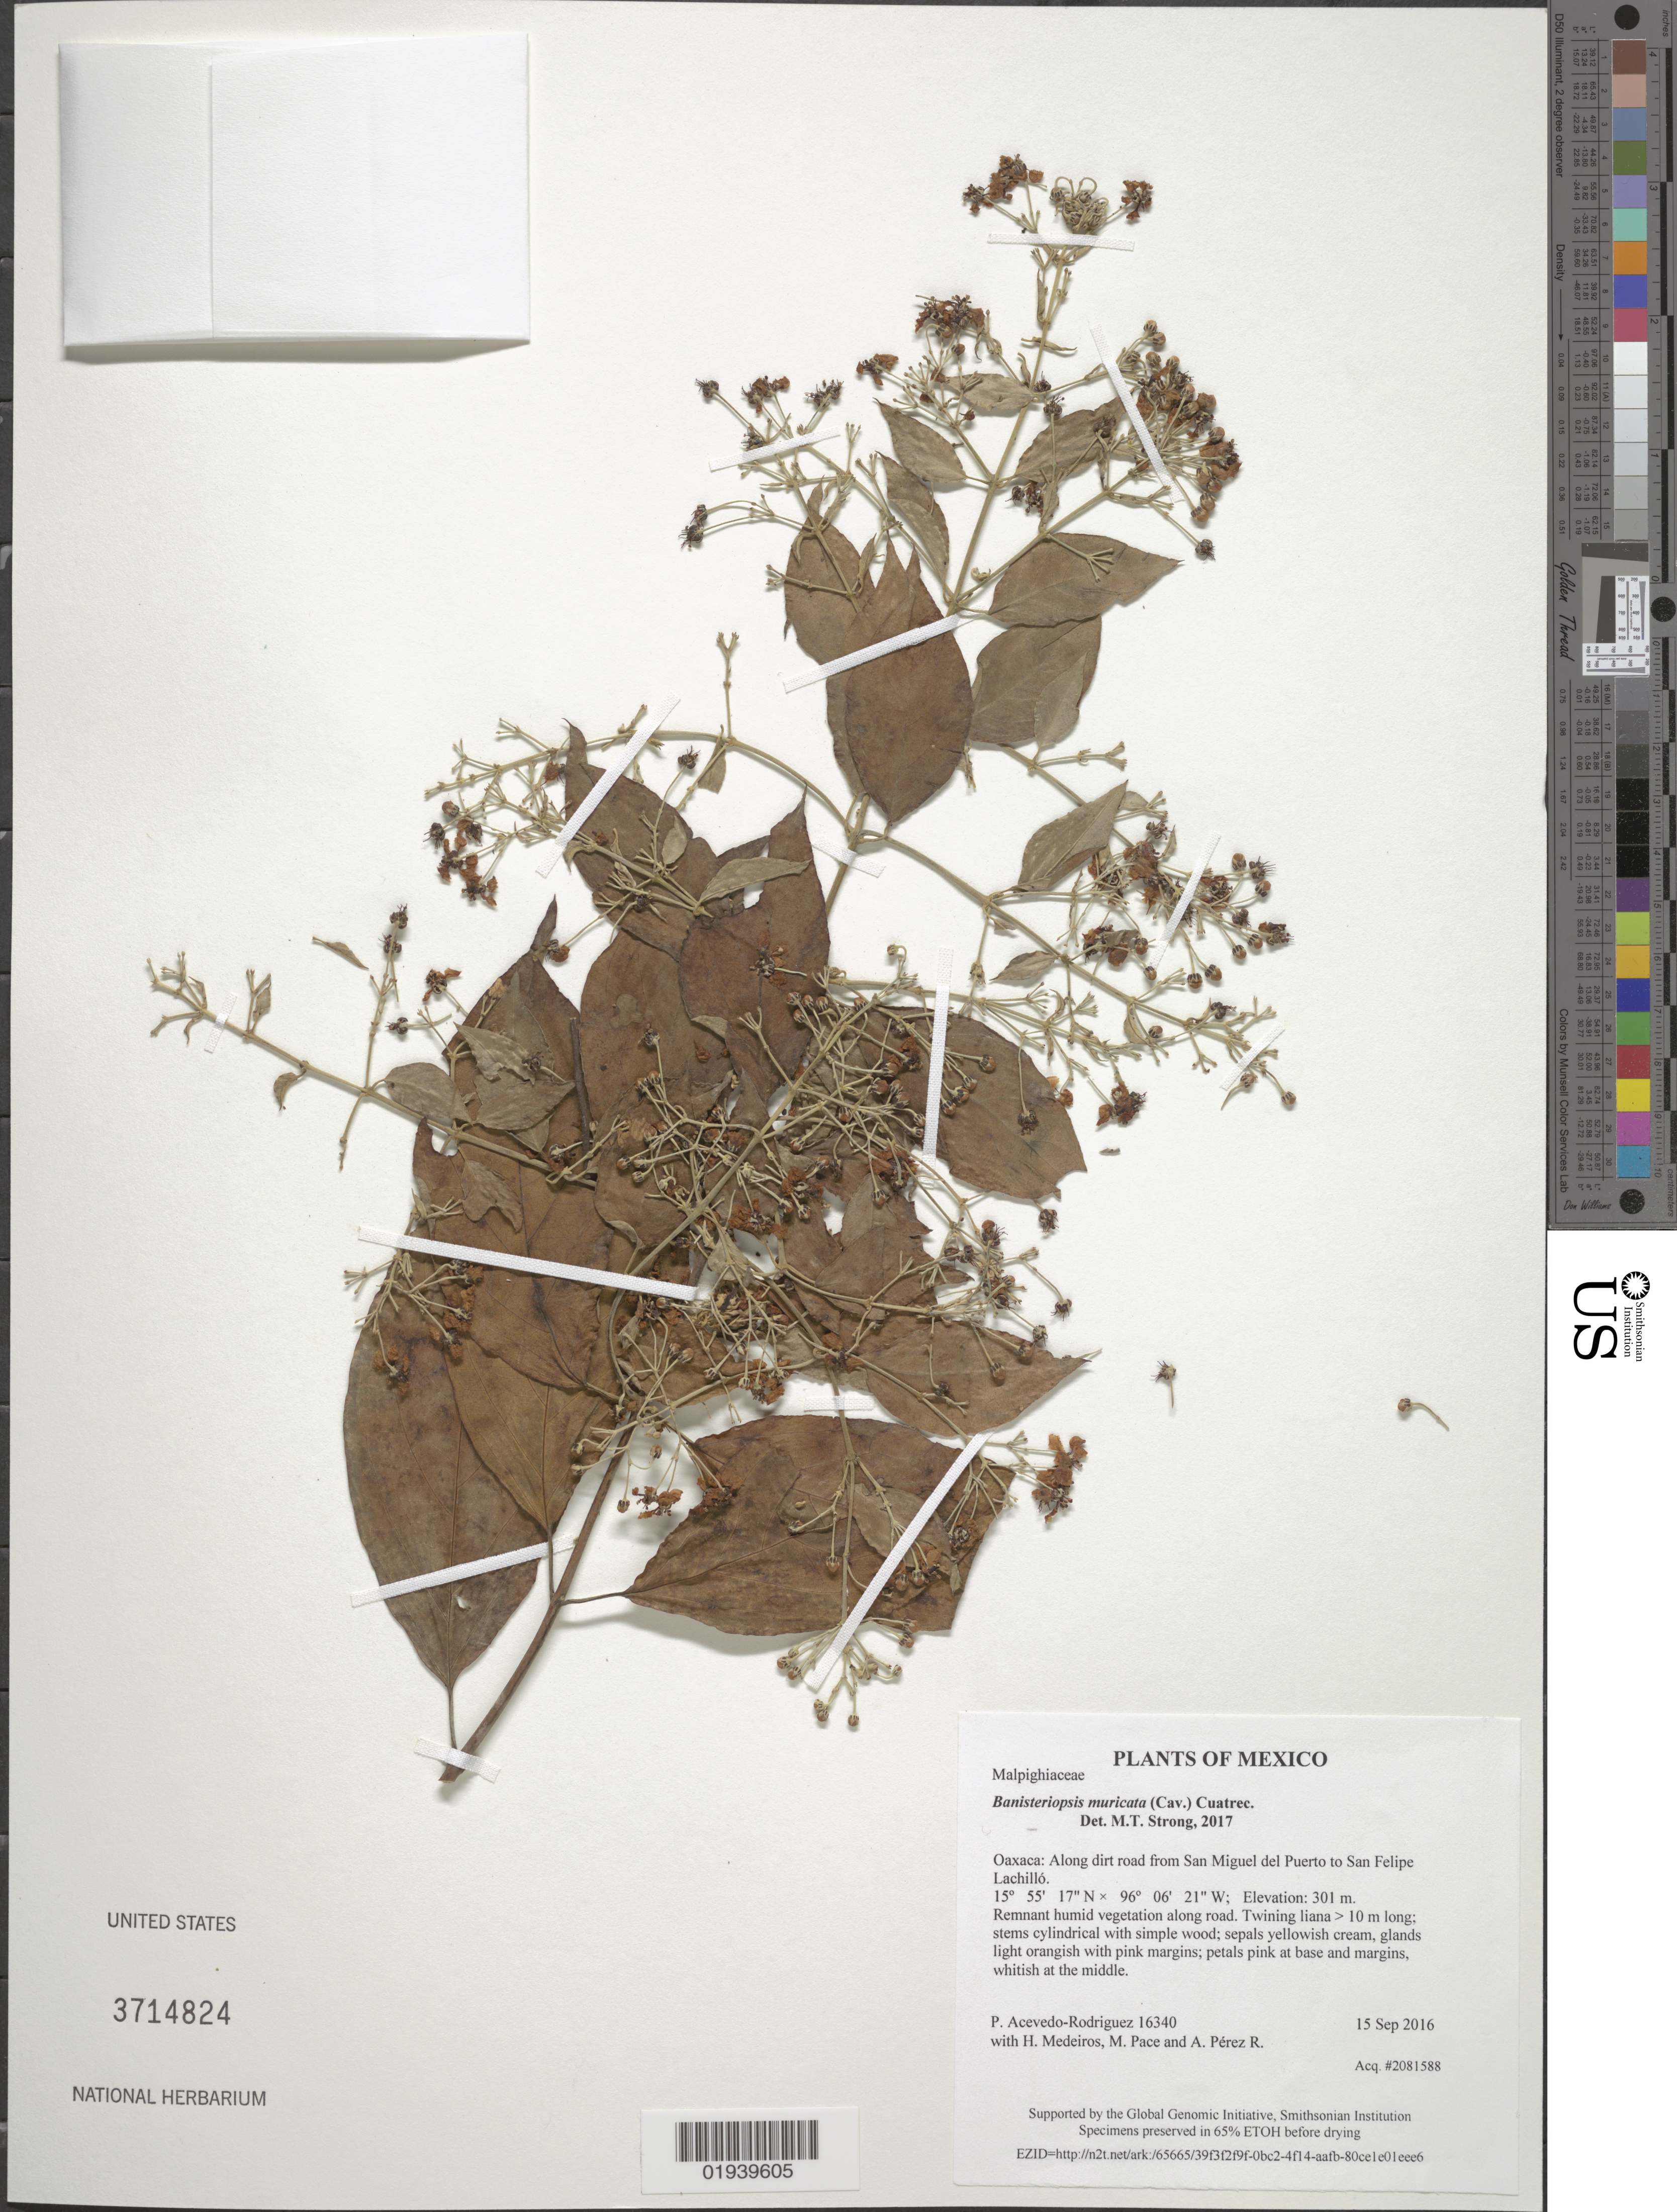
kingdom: Plantae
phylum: Tracheophyta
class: Magnoliopsida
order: Malpighiales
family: Malpighiaceae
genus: Banisteriopsis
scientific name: Banisteriopsis muricata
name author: (Cav.) Cuatrec.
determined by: Strong, M. T., (US), Smithsonian Institution - National Museum of Natural History (UNITED STATES)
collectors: P. Acevedo-Rodr., H. Medeiros, M. R. Pace & A. Pérez R.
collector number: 16340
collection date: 2016-09-15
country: Mexico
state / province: Oaxaca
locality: Along dirt road from San Miguel del Puerto to San Felipe Lachilló.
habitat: remnant humid vegetation along road.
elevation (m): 301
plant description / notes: Also see the Wood Collection; US, NY, K, MO, F, GH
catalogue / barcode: US 3714824